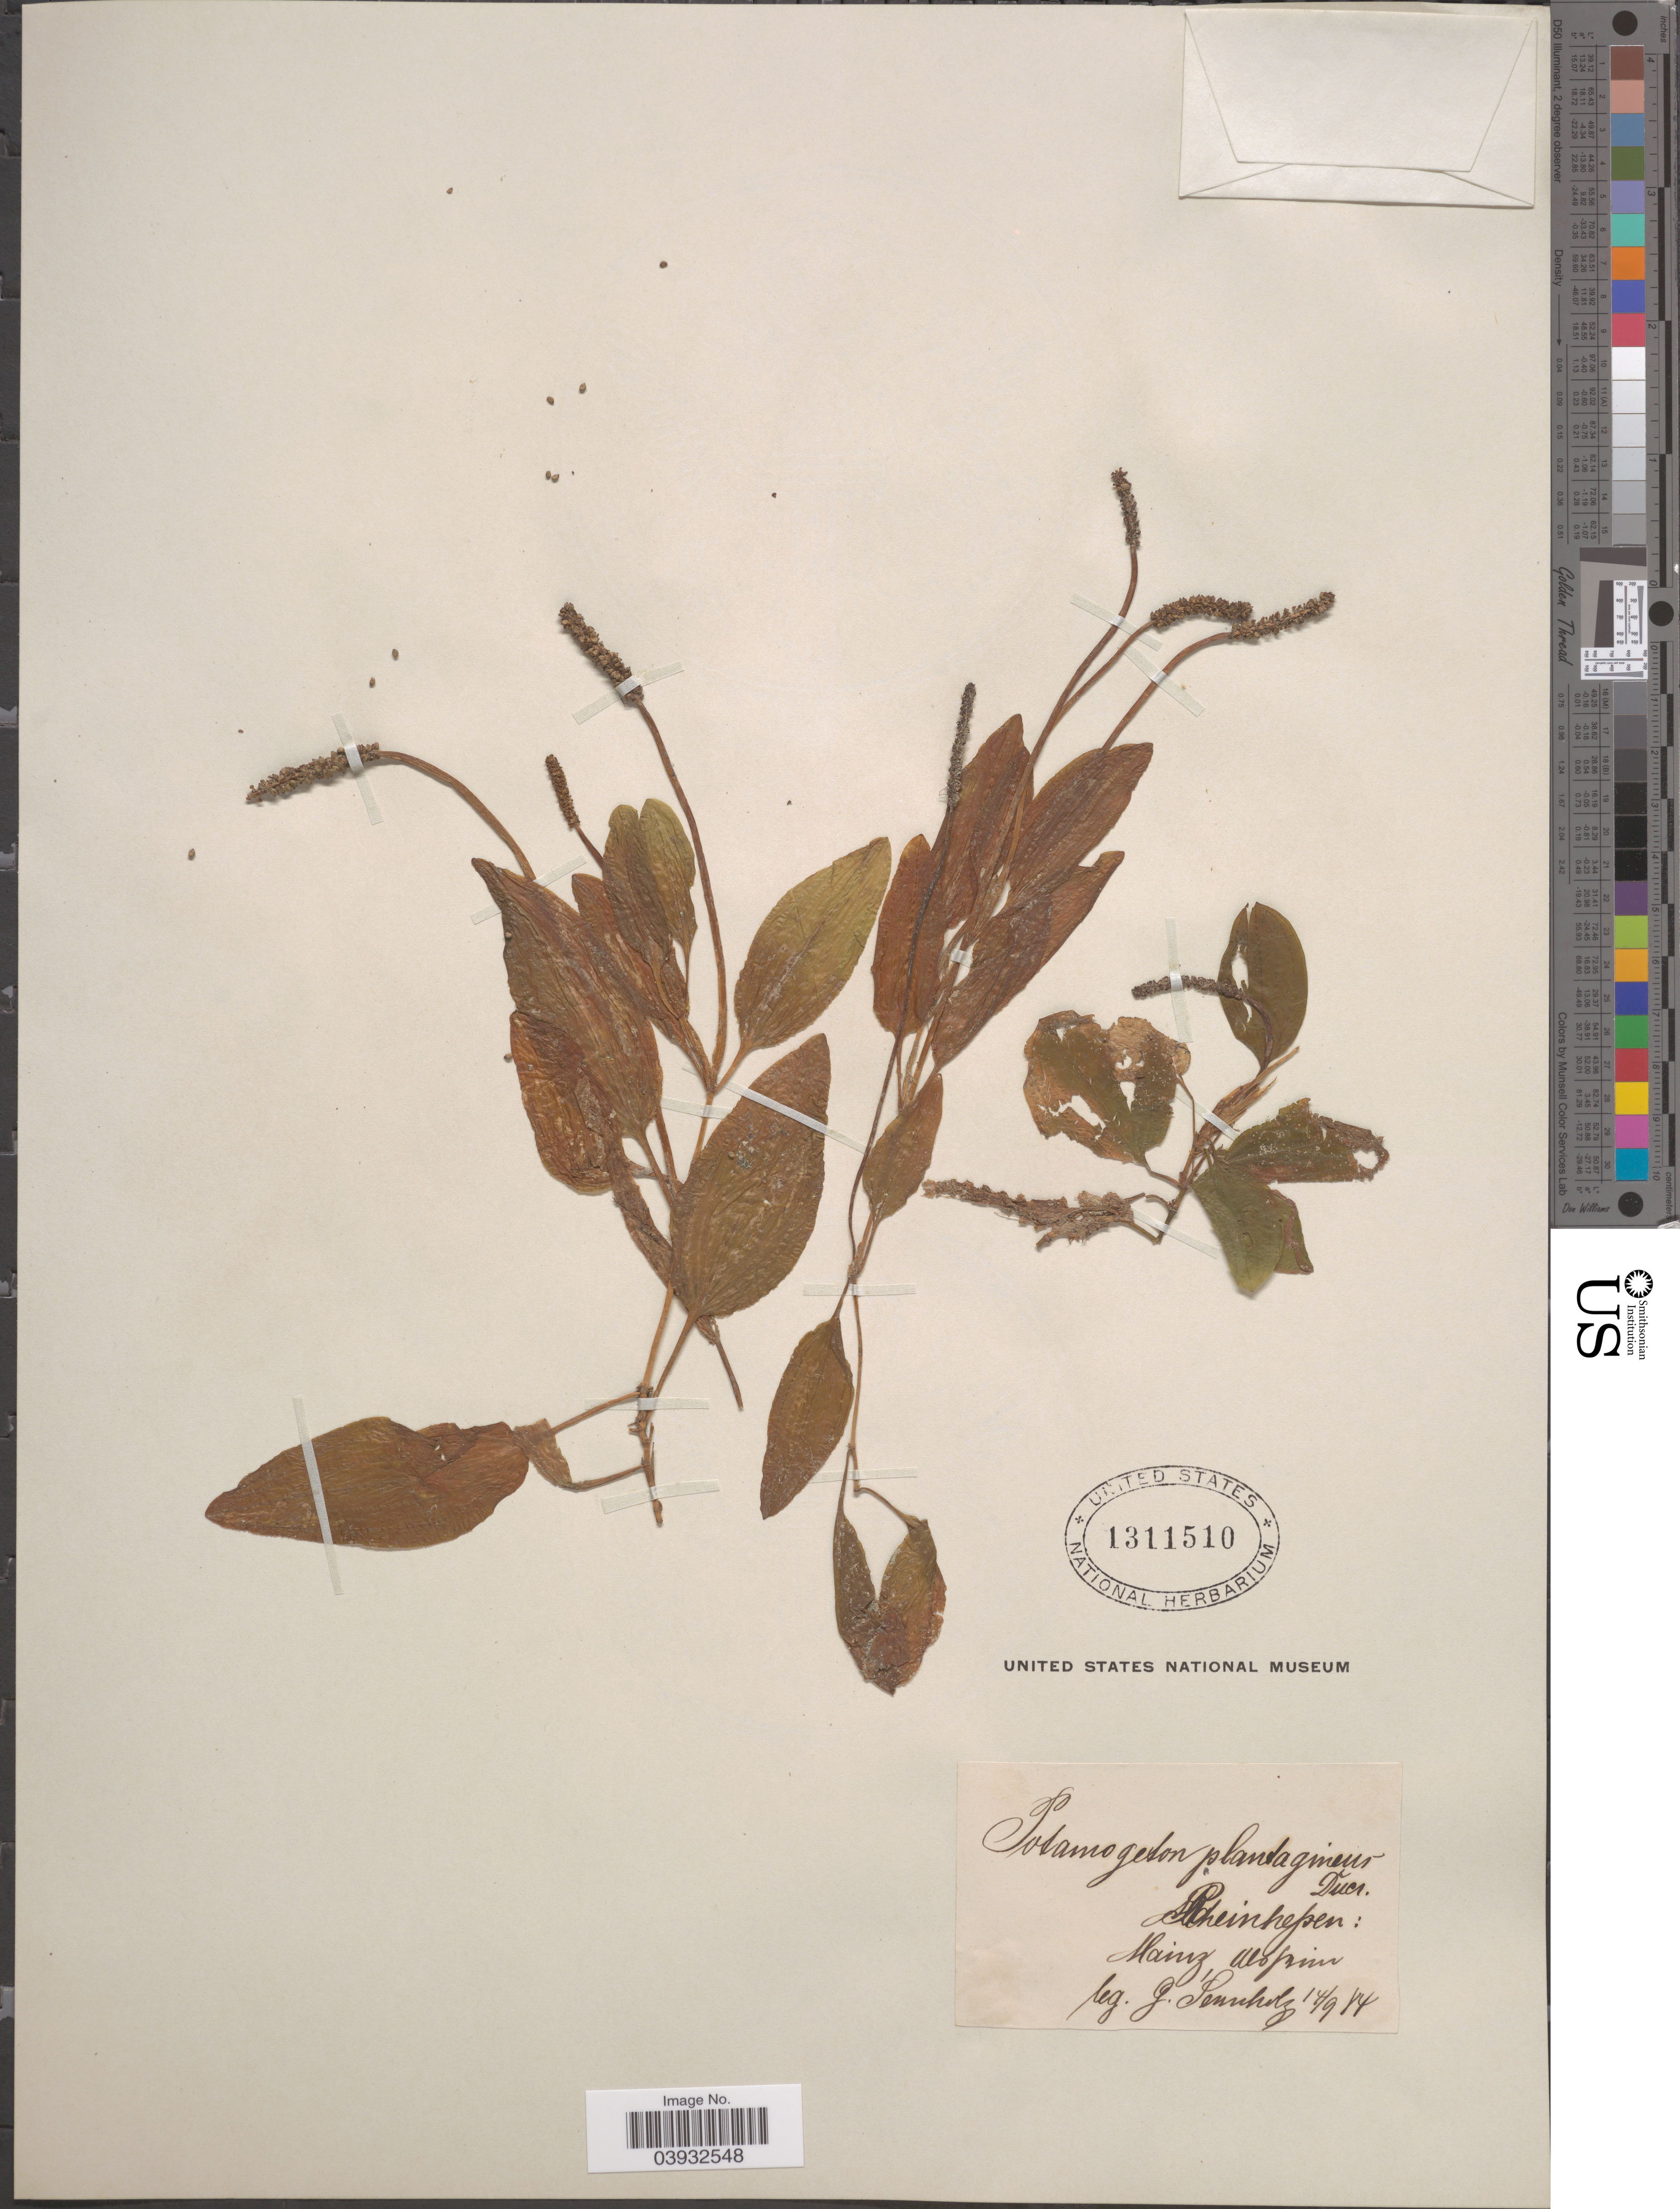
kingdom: Plantae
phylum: Tracheophyta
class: Liliopsida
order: Alismatales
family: Potamogetonaceae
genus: Potamogeton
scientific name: Potamogeton plantagineus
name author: Ducros ex Roem. & Schult.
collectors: G. Sennholz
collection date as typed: Transcribed d/m/y: 14/9/84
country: Germany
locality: Rheinhepen: Mainz, alopirin. [interpreted]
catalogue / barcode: US 1311510